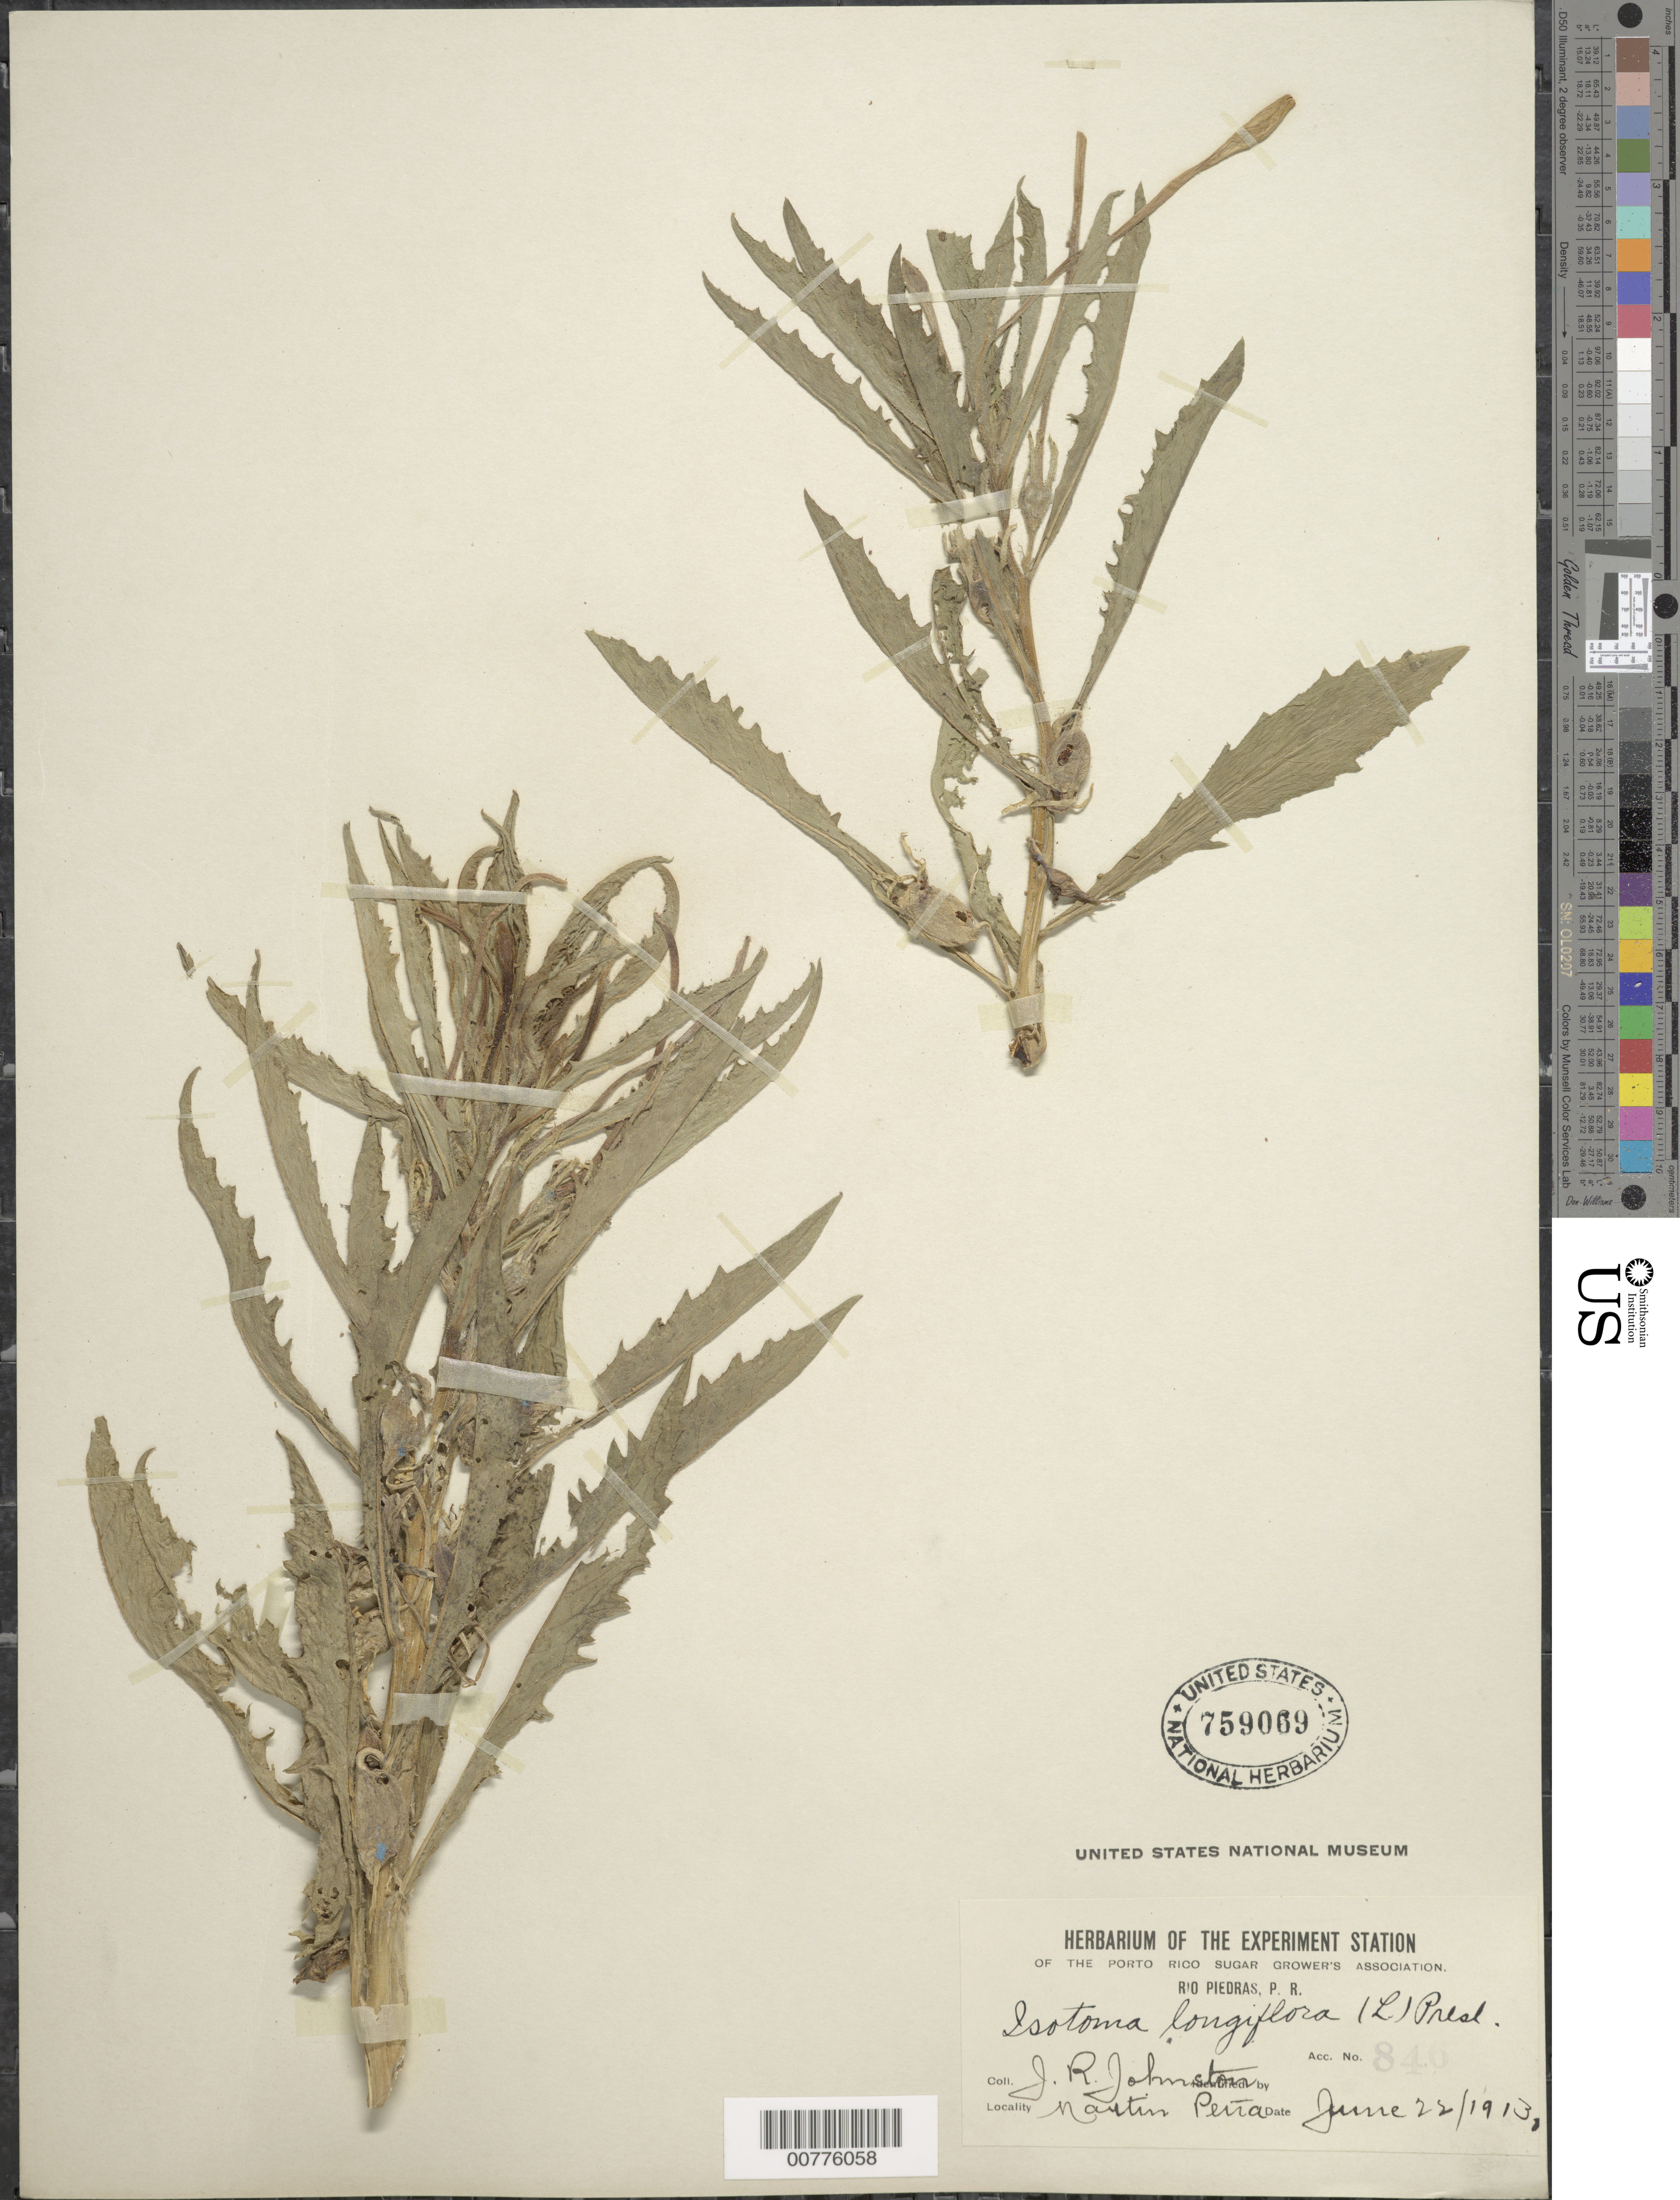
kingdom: Plantae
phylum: Tracheophyta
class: Magnoliopsida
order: Asterales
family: Campanulaceae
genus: Isotoma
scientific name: Isotoma longiflora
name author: (L.) C. Presl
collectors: J. Johnston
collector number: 846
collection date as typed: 22 Jun 1913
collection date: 1913-06-22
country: Puerto Rico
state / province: San Juan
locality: Martín Peña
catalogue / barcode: US 759069